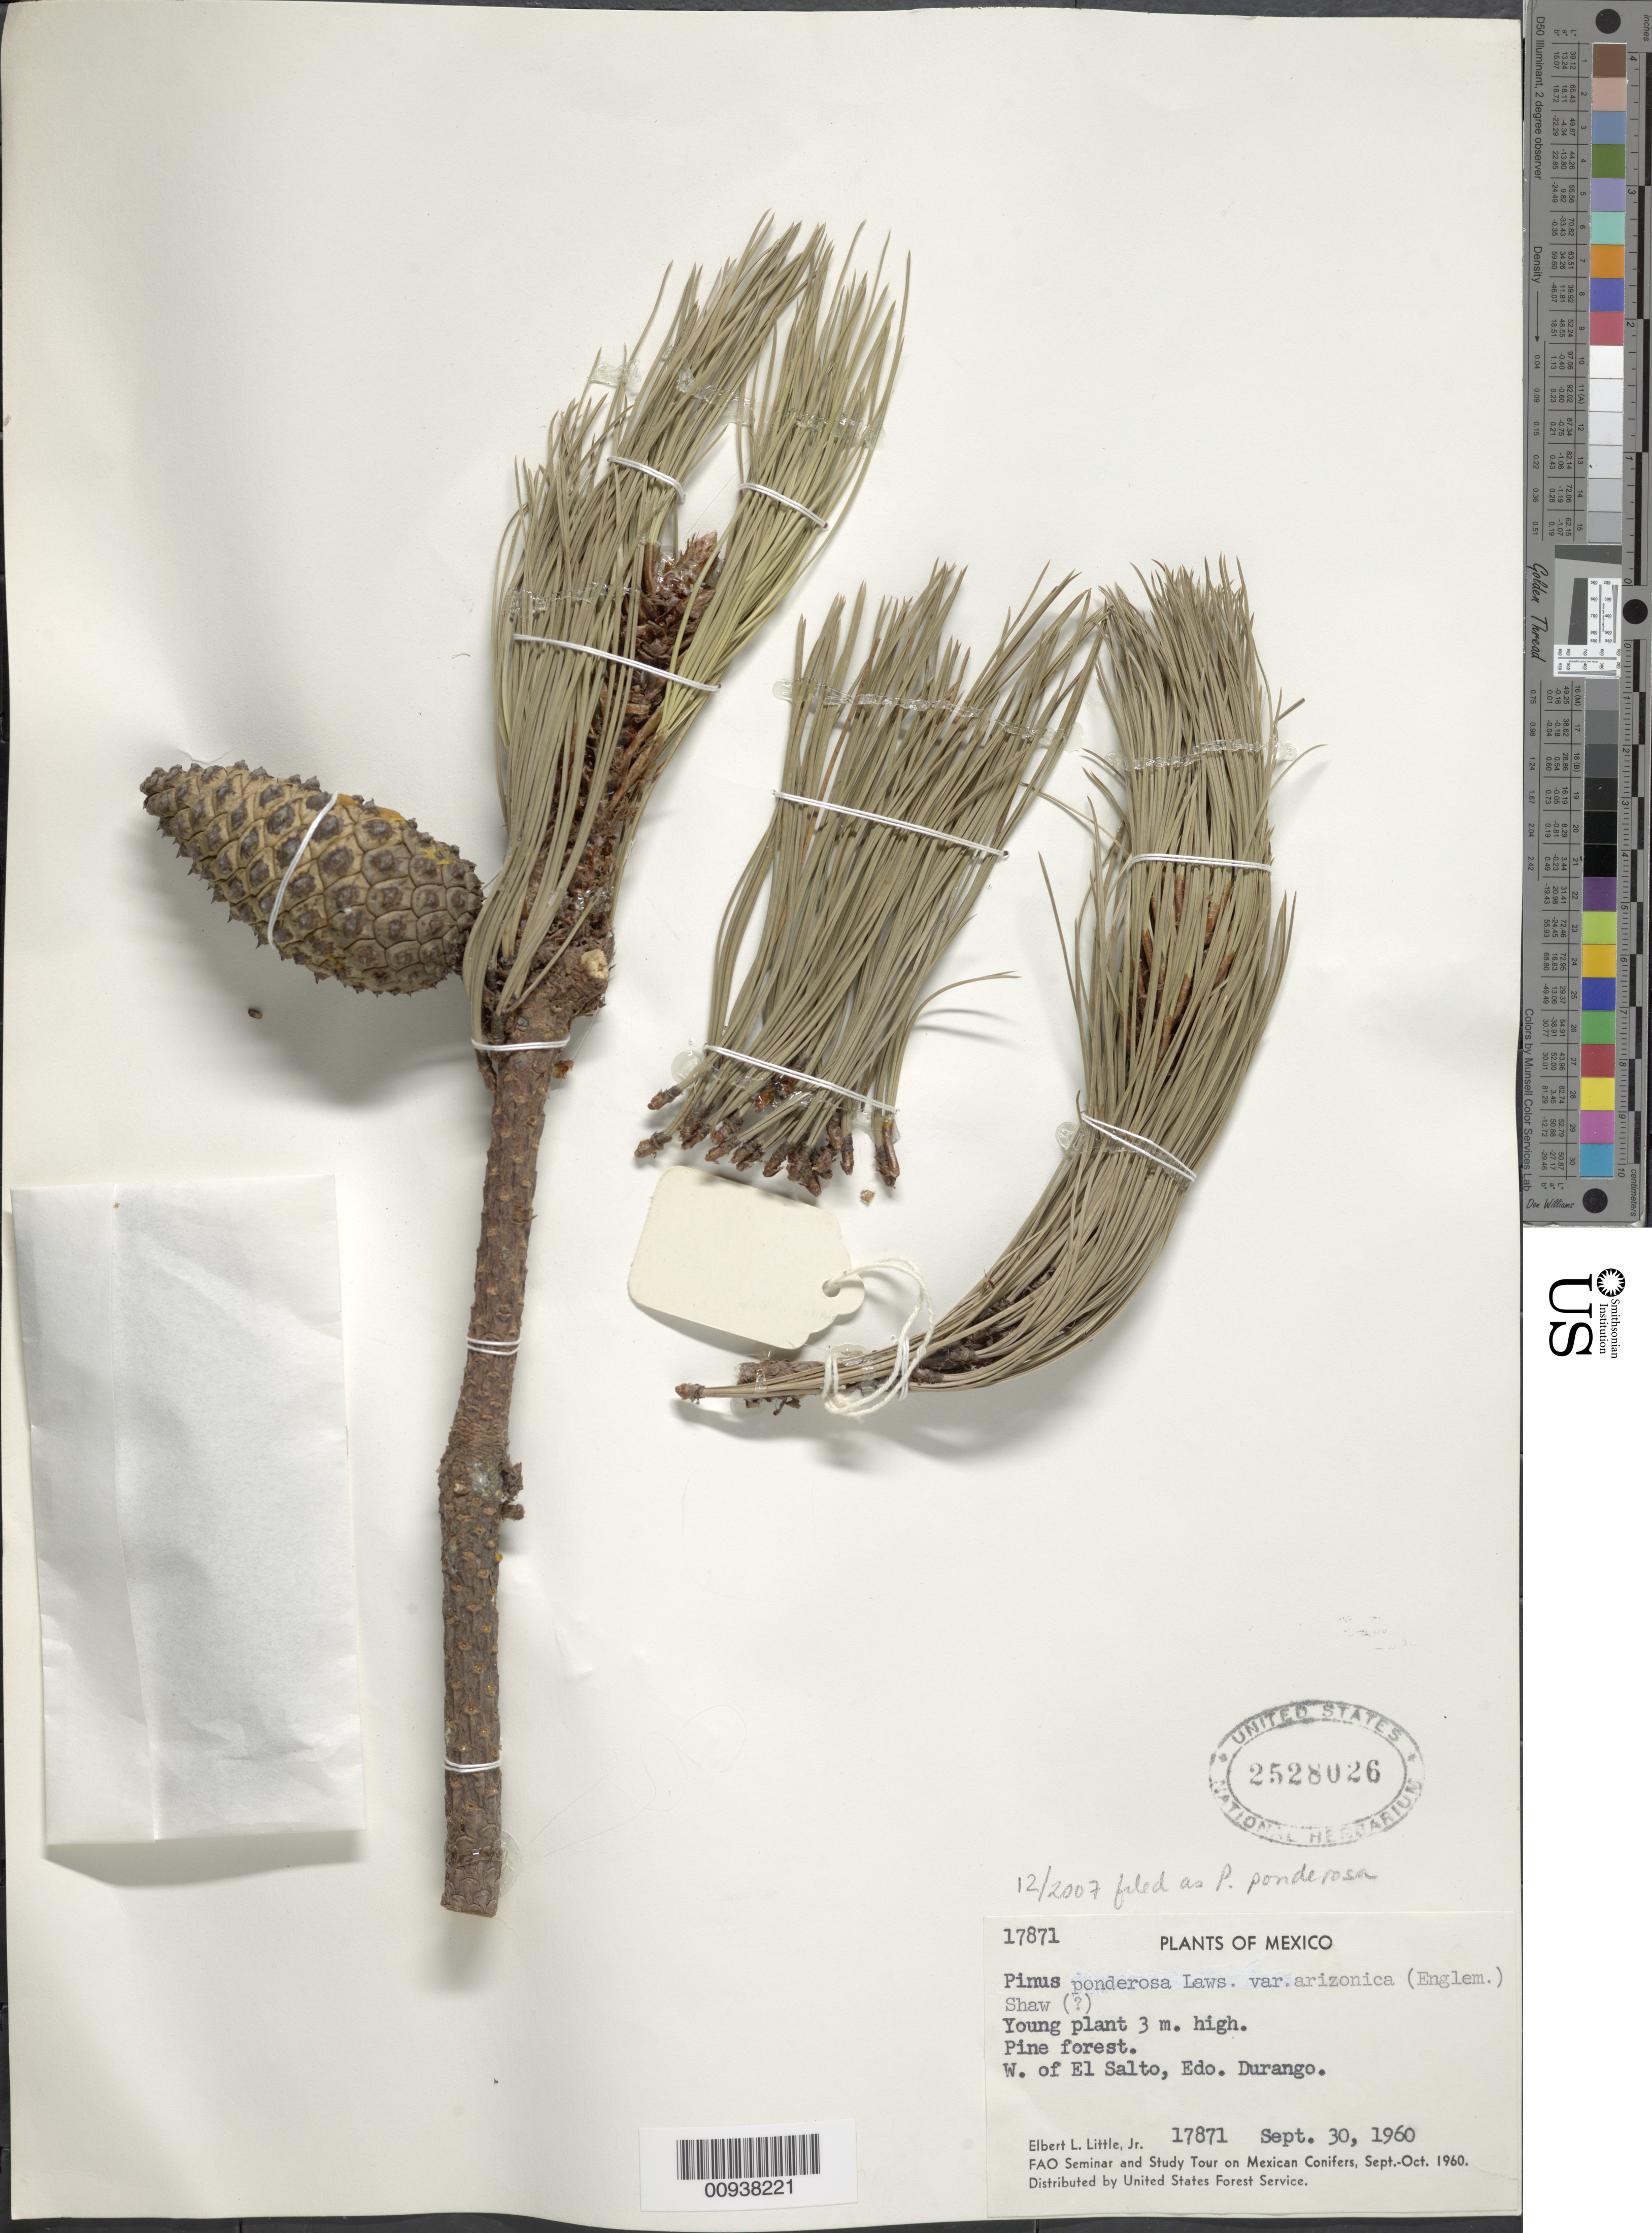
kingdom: Plantae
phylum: Tracheophyta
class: Pinopsida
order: Pinales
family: Pinaceae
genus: Pinus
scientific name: Pinus ponderosa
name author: Douglas ex C. Lawson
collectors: E. L. Little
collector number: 17871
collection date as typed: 30 Sep 1960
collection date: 1960-09-30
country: Mexico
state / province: Durango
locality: W of El Salto.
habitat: Pine forest.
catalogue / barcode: US 2528026